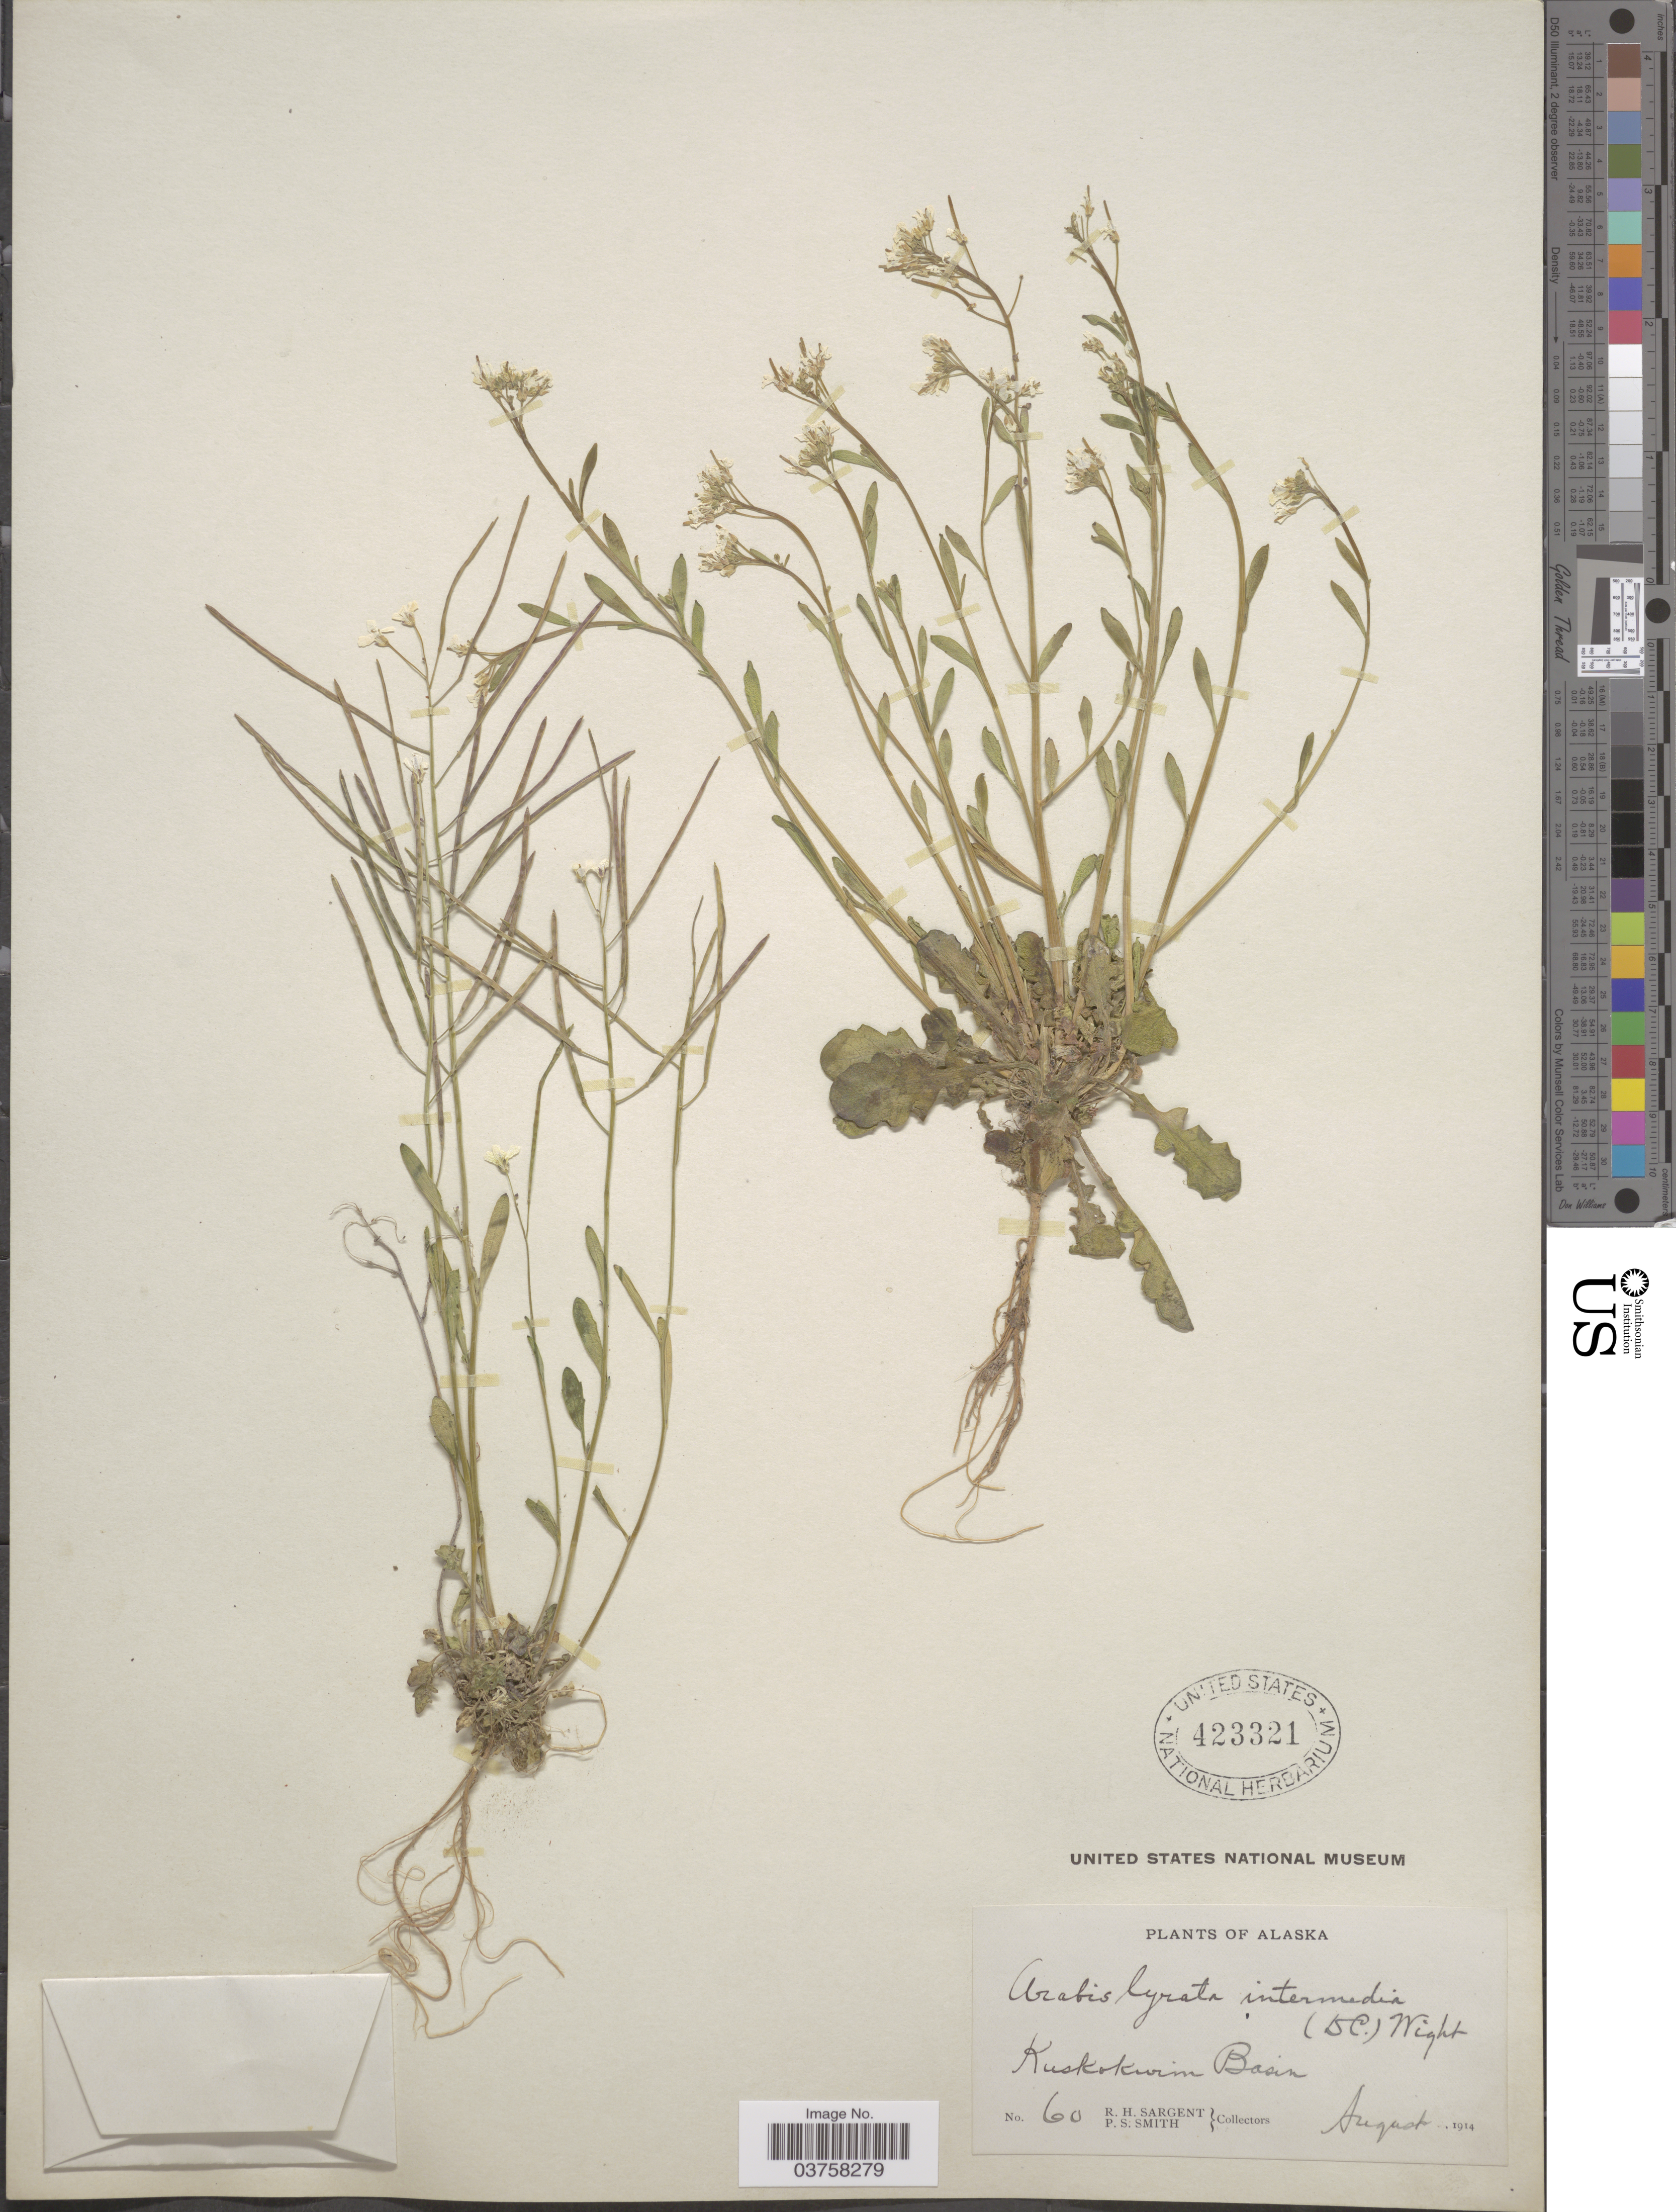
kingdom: Plantae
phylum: Tracheophyta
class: Magnoliopsida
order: Brassicales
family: Brassicaceae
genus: Arabidopsis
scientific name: Arabidopsis lyrata subsp. kamchatica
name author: (Fisch. ex DC.) O'Kane & Al-Shehbaz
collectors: R. Sargent & P. Smith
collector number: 60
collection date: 1914-08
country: United States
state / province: Alaska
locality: Kuskokwim Basin.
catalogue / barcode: US 423321